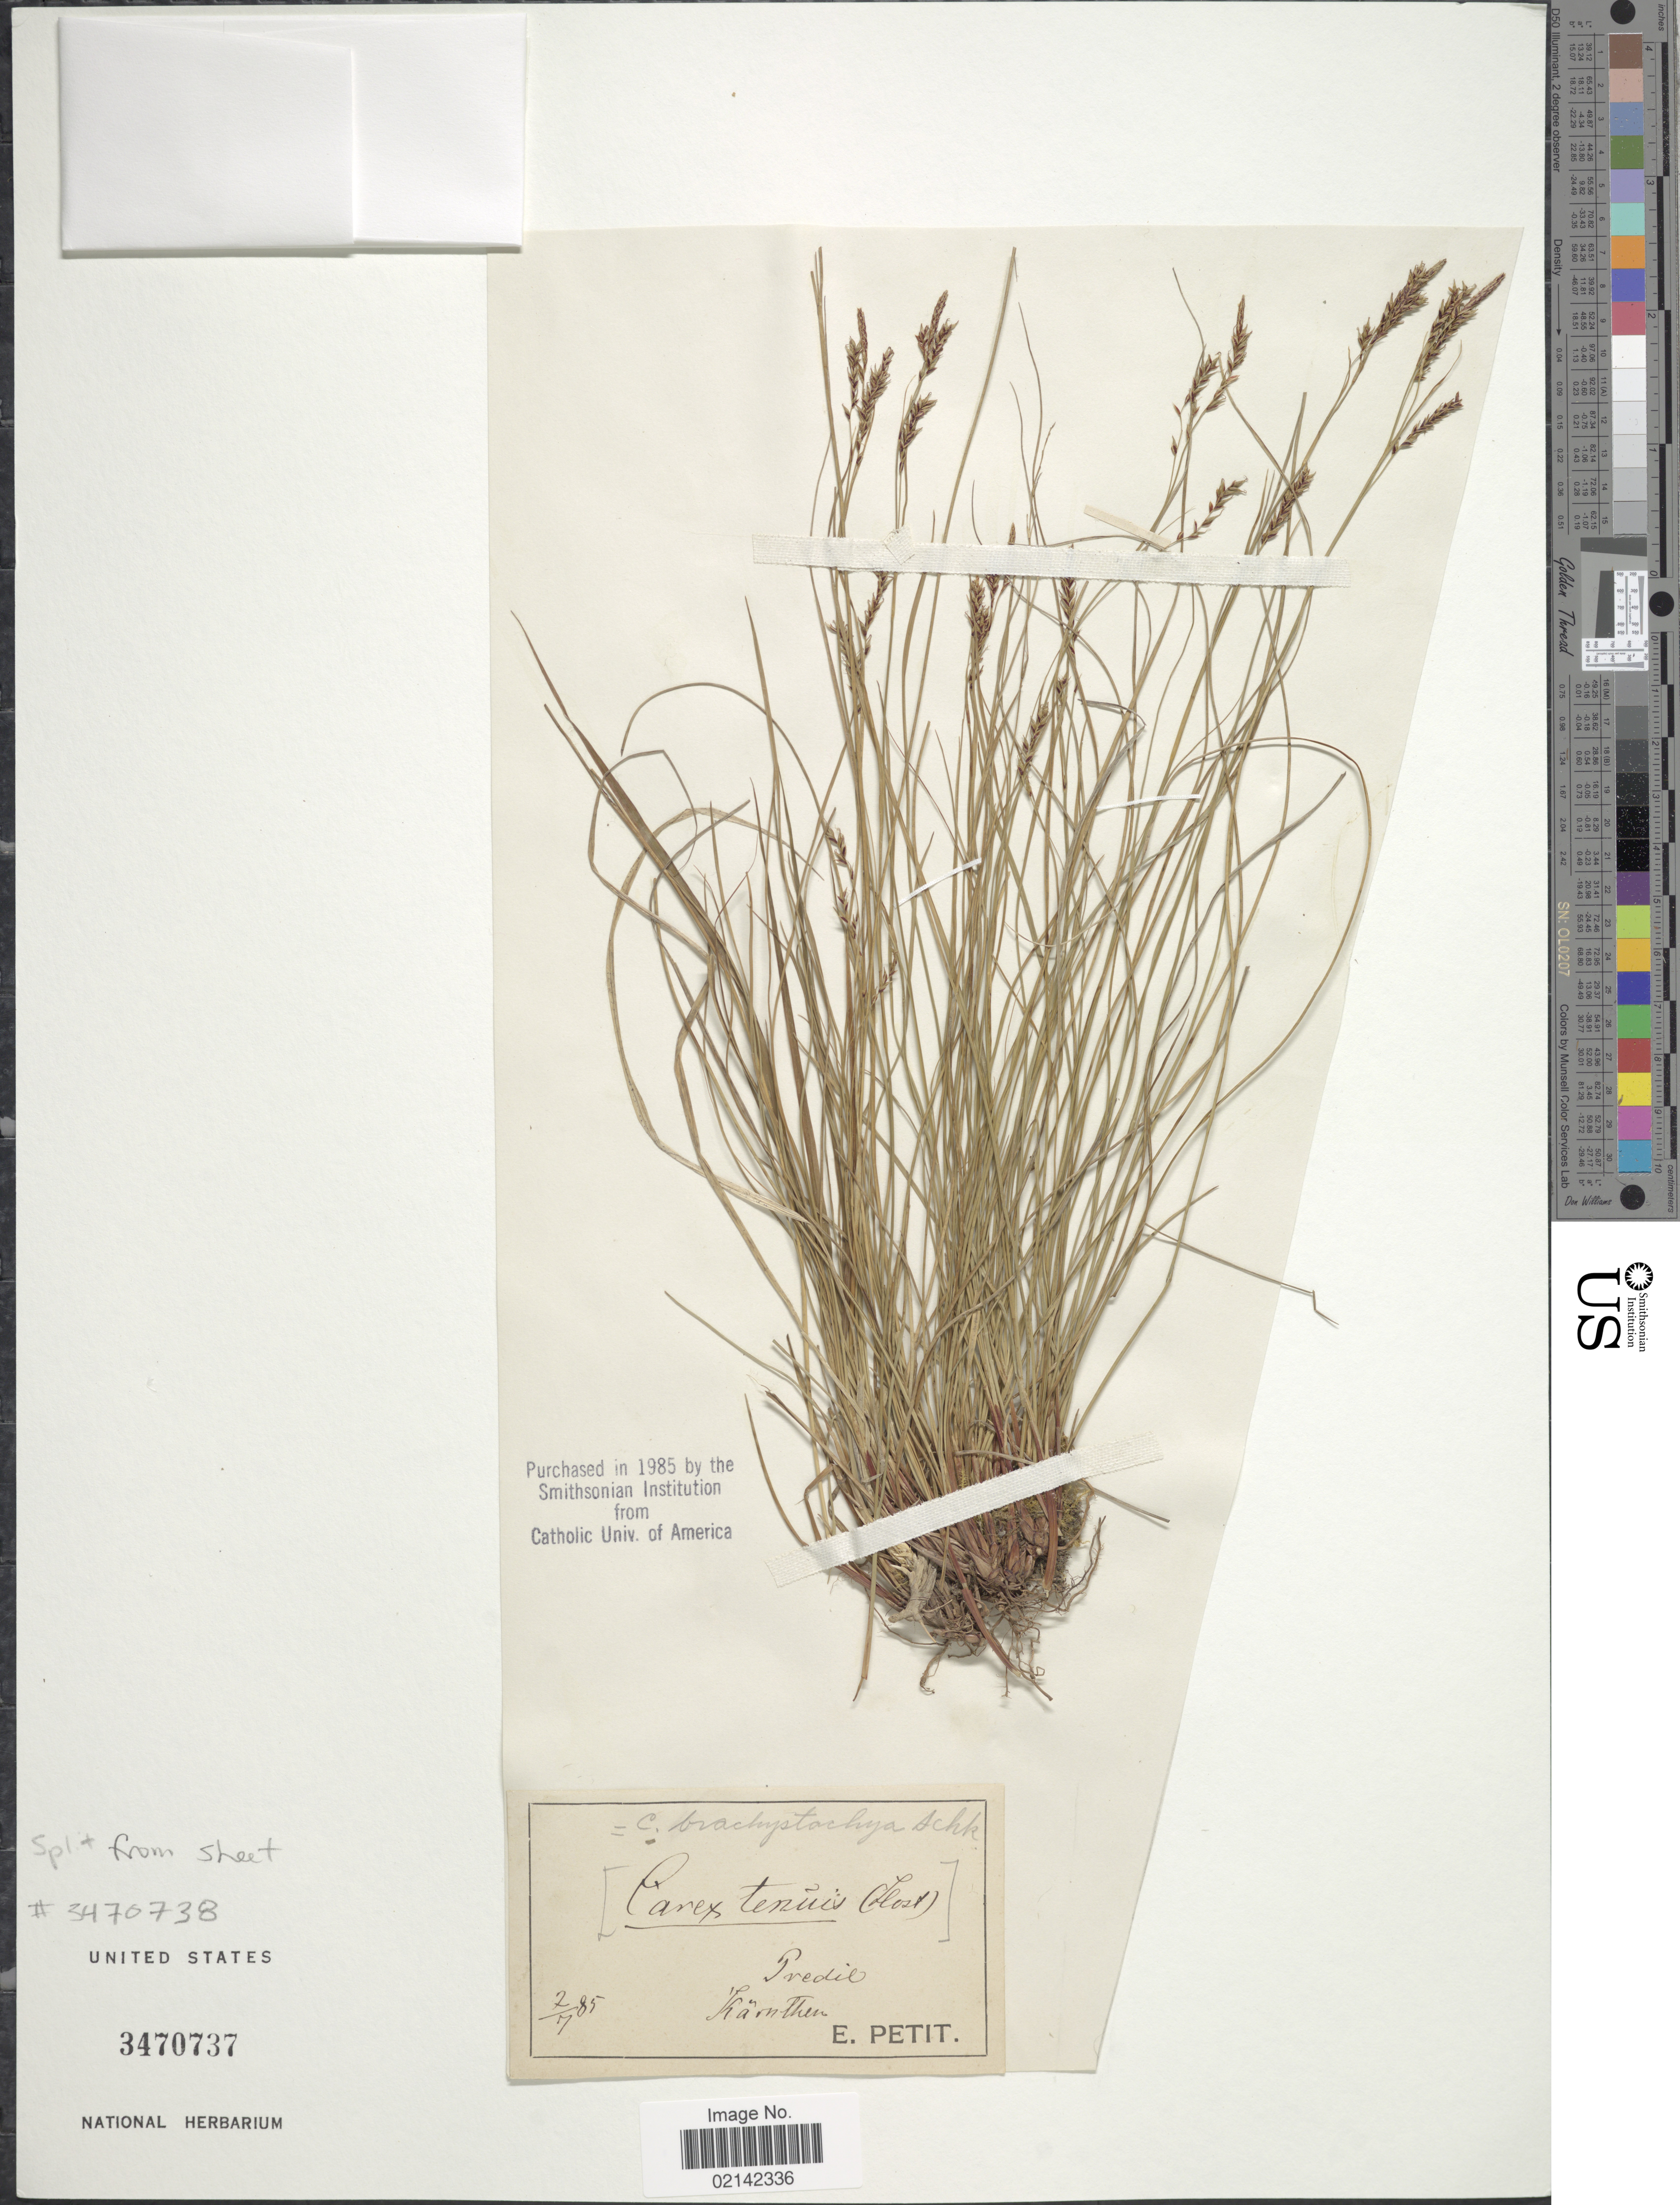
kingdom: Plantae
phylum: Tracheophyta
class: Liliopsida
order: Poales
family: Cyperaceae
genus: Carex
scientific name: Carex brachystachys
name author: Schrank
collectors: E. Petit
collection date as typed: Transcribed d/m/y: 7/7/85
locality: Predil. Karnthen [interpreted]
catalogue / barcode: US 3470737